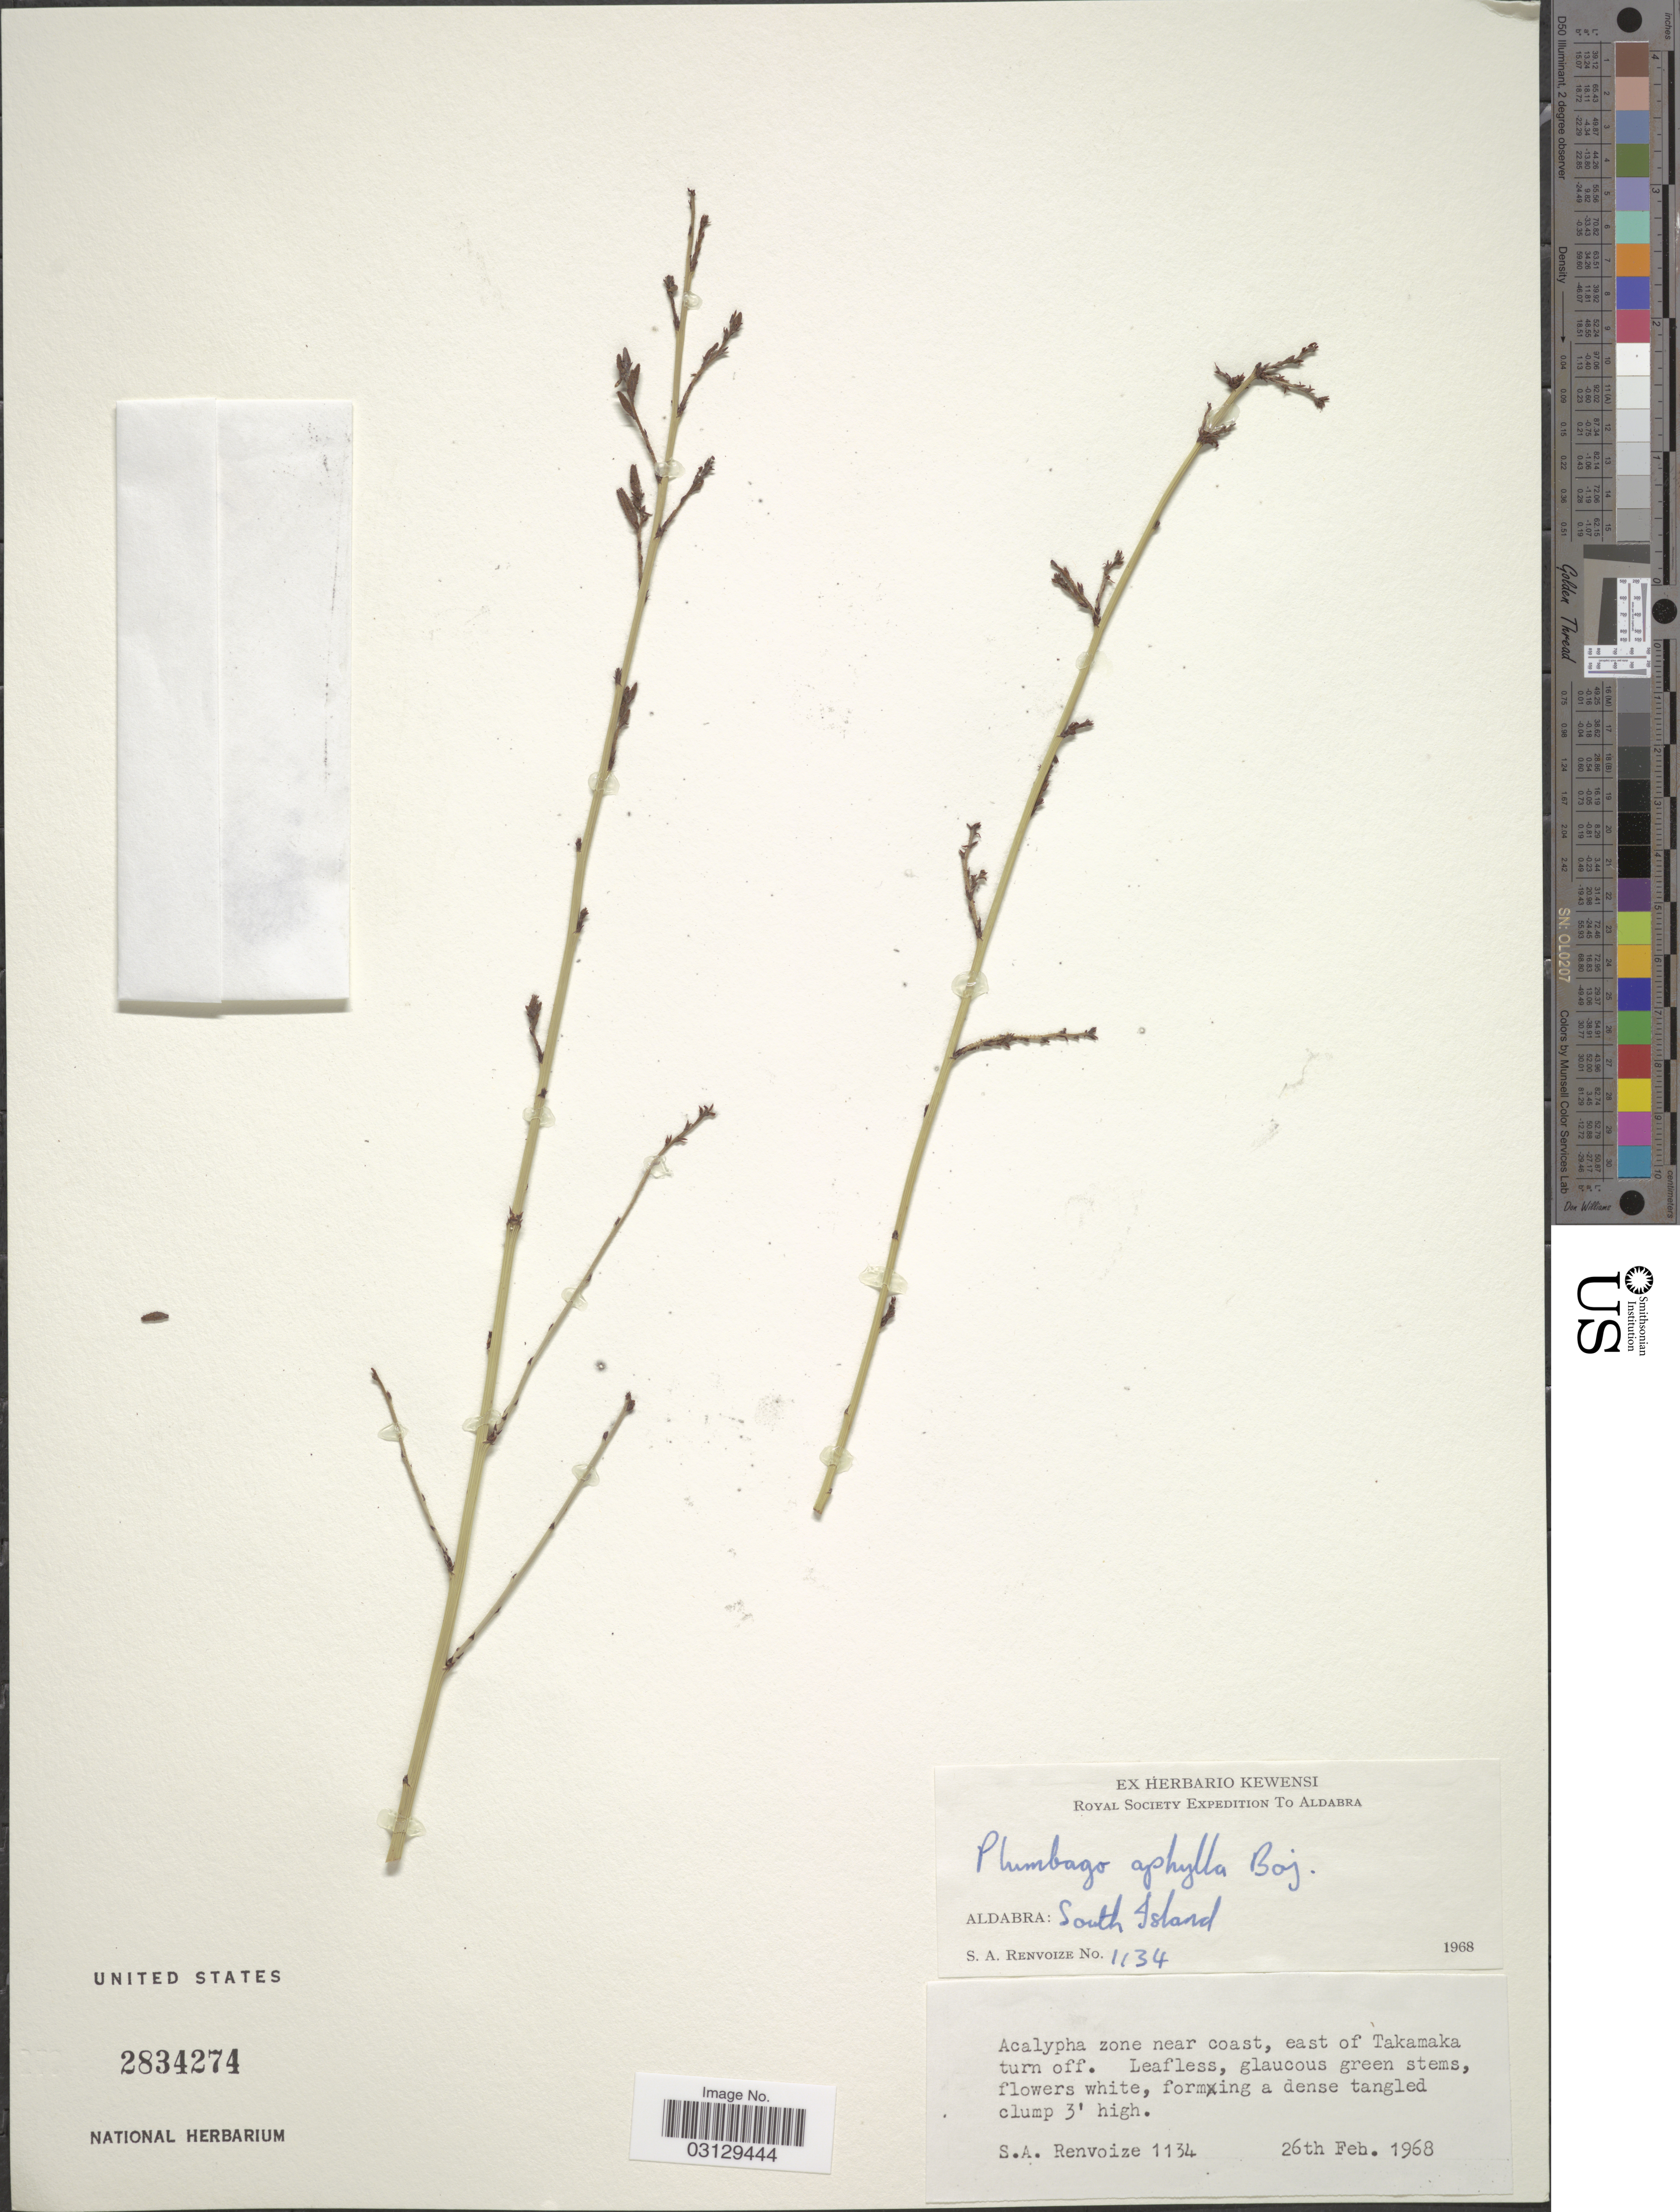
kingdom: Plantae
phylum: Tracheophyta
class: Magnoliopsida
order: Caryophyllales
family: Plumbaginaceae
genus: Plumbago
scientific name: Plumbago aphylla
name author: Bojer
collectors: S. A. Renvoize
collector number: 1134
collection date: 1968-02-26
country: Seychelles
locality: Aldabra: South Island. Acalypha zone near coast, east of Takamaka turn off.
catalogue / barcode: US 2834274